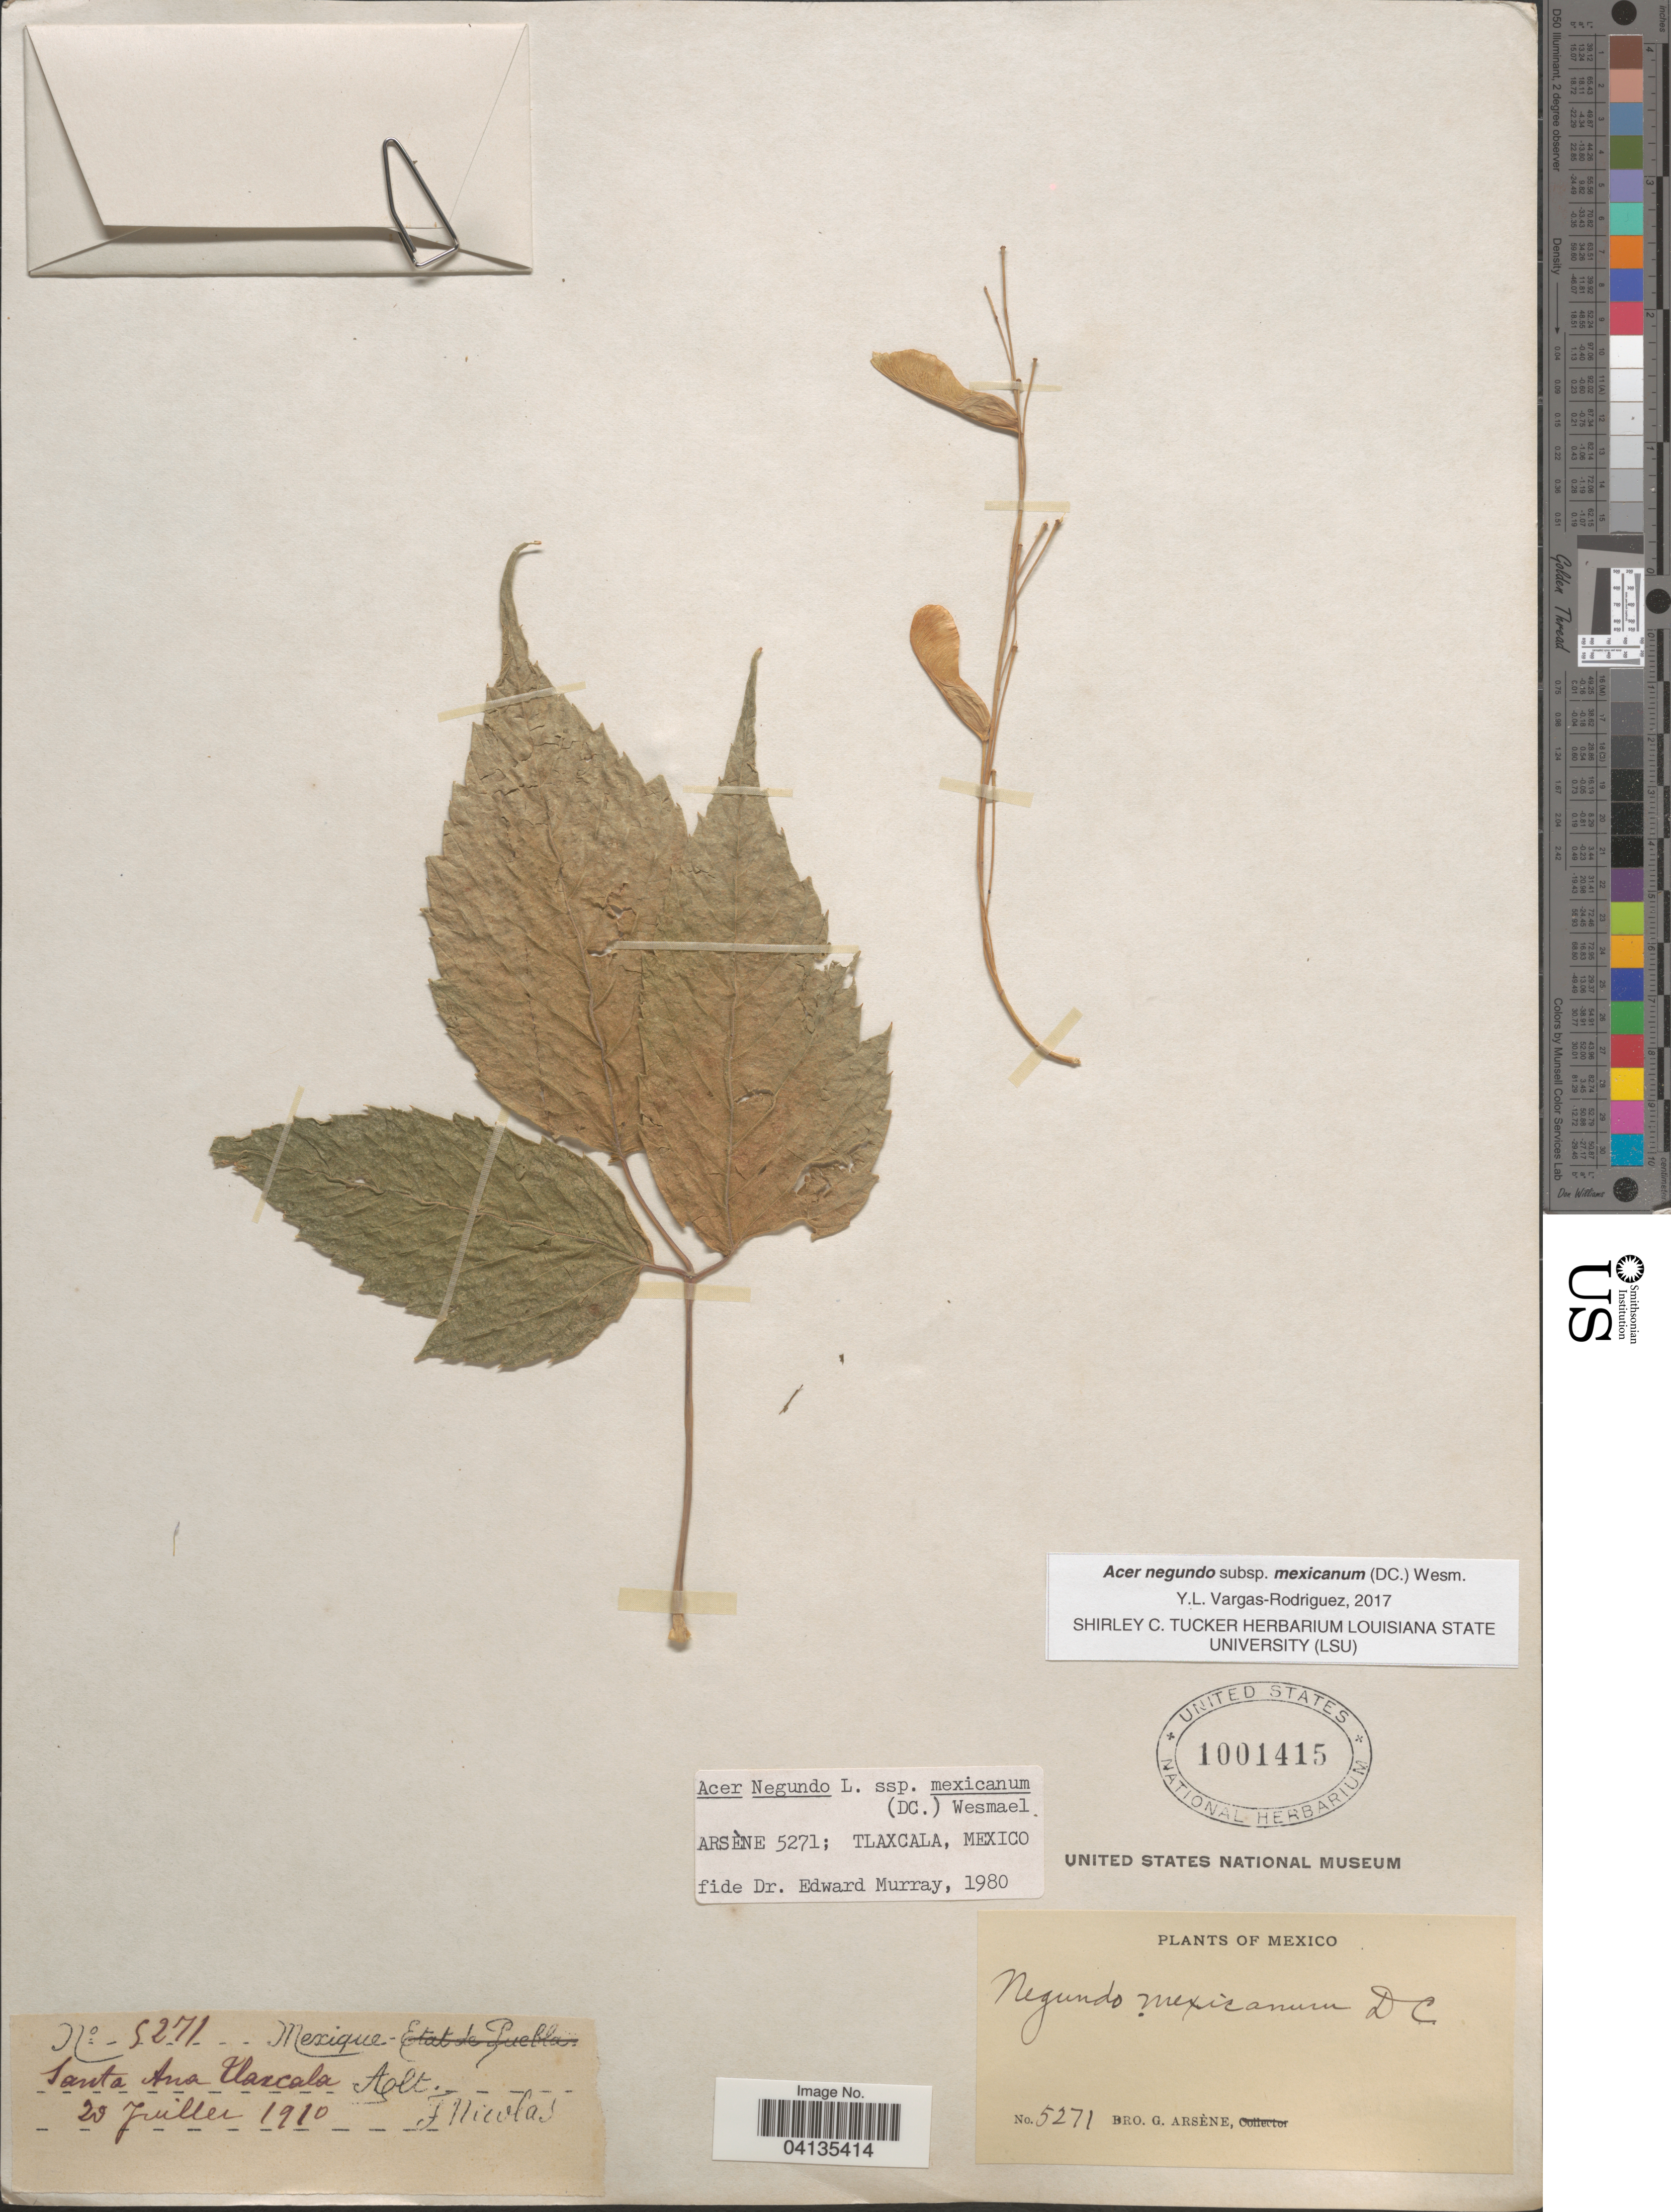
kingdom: Plantae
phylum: Tracheophyta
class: Magnoliopsida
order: Sapindales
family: Sapindaceae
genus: Acer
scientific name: Acer negundo subsp. mexicanum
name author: (DC.) Wesm.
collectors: Bro. G. Arsène & F. Nicolas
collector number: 5271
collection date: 1910-07-20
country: Mexico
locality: Santa Ana Tlaxcala.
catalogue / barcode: US 1001415